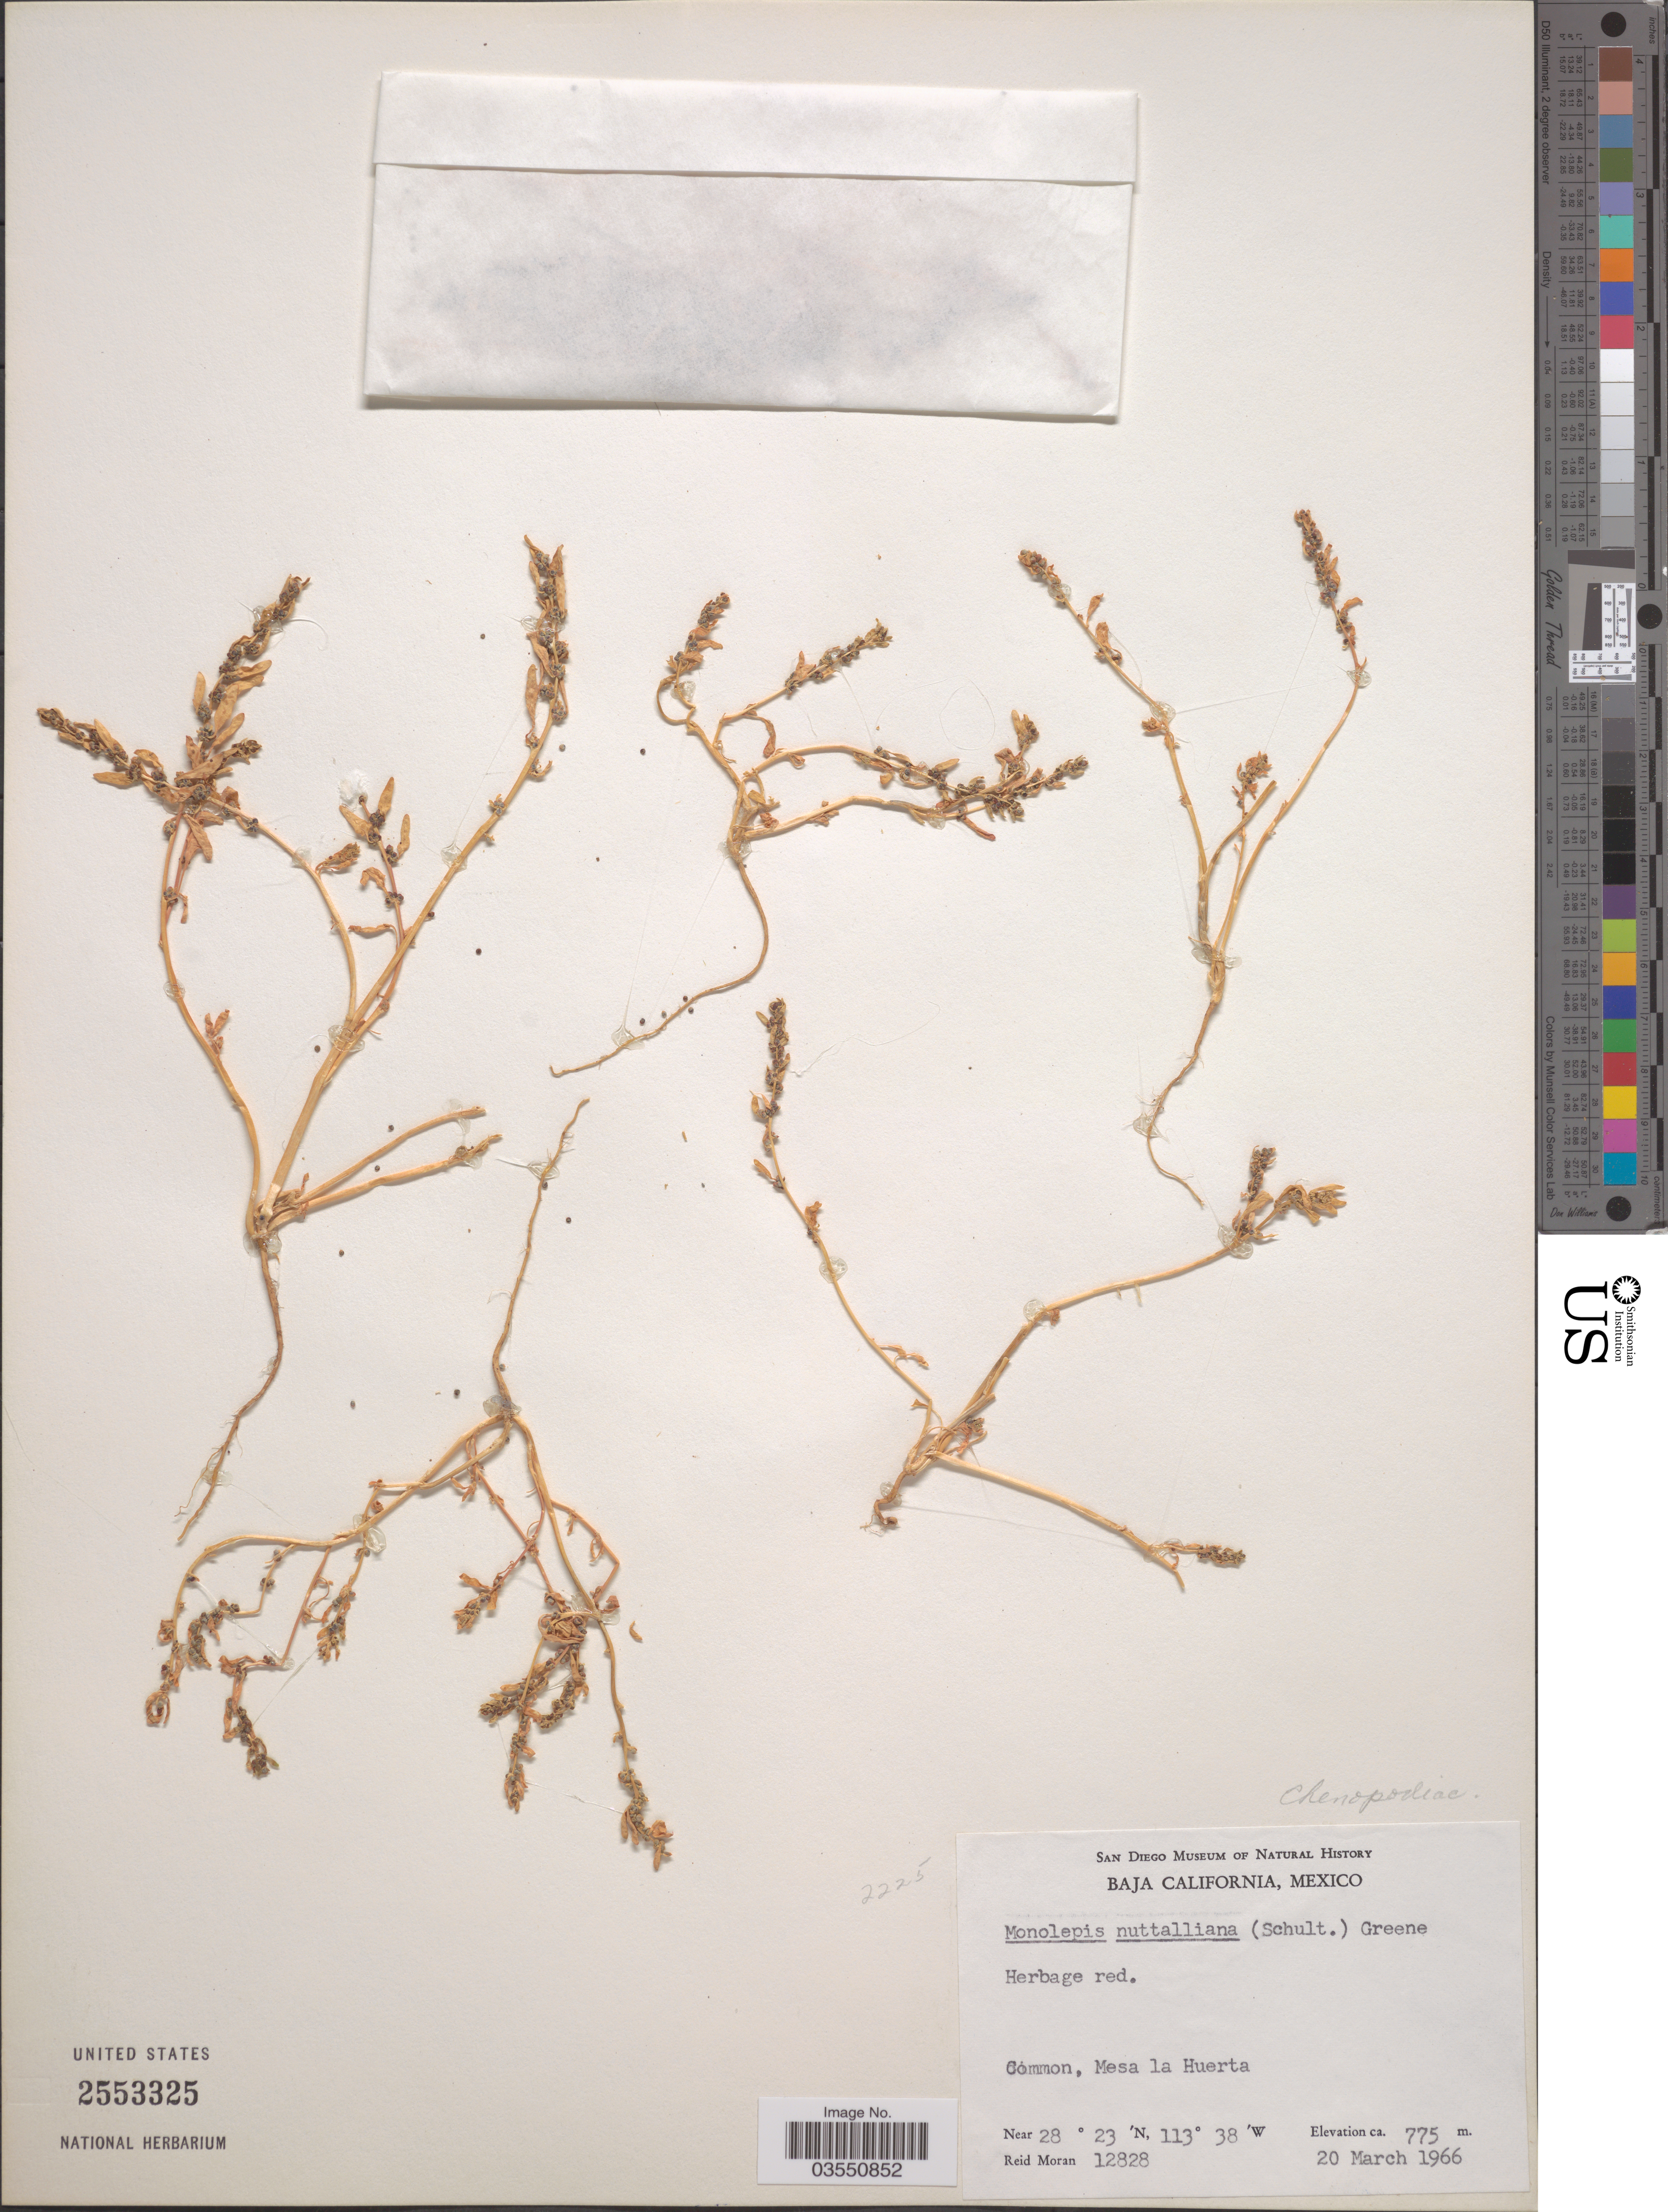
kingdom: Plantae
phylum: Tracheophyta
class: Magnoliopsida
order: Caryophyllales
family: Amaranthaceae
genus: Blitum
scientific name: Blitum nuttallianum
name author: Schult.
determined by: U.S. National Herbarium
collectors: R. Moran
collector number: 12828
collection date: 1966-03-20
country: Mexico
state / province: Baja California Norte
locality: Mesa la Huerta.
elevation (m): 775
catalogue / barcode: US 2553325